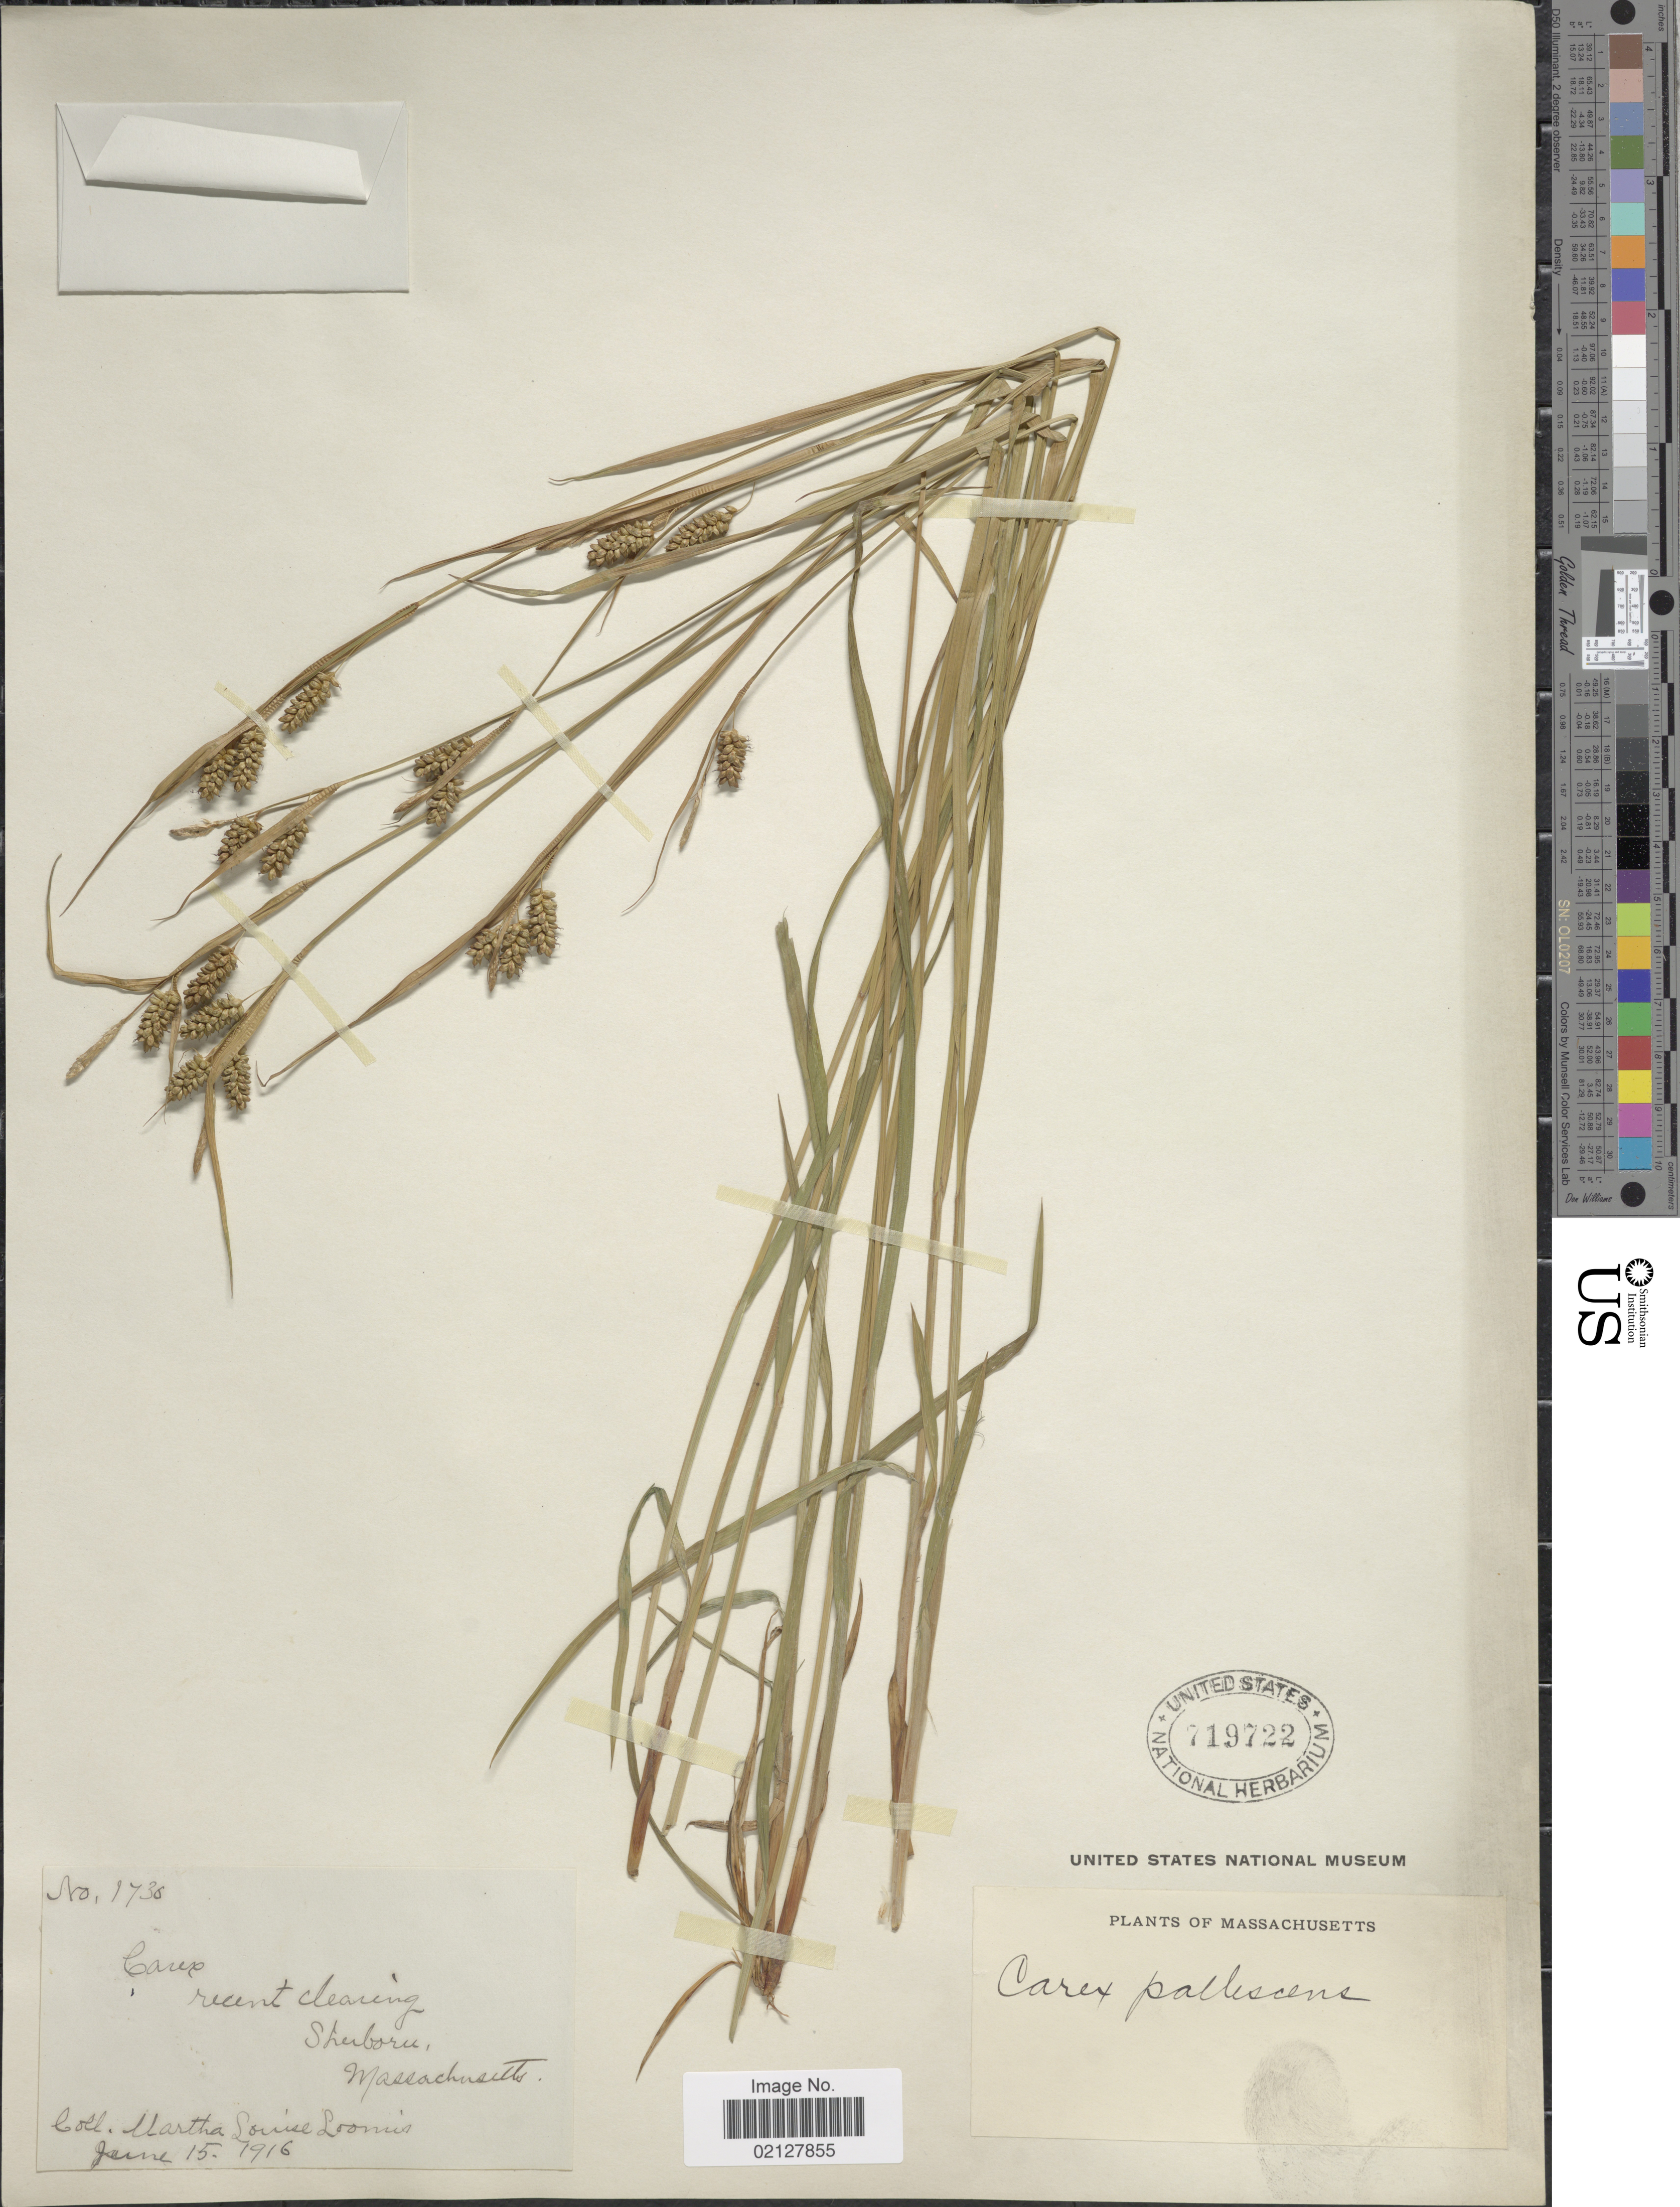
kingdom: Plantae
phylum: Tracheophyta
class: Liliopsida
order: Poales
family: Cyperaceae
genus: Carex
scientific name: Carex pallescens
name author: L.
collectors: M. L. Loomis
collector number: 1736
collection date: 1916-06-15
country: United States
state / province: Massachusetts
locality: Sherborn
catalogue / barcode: US 719722